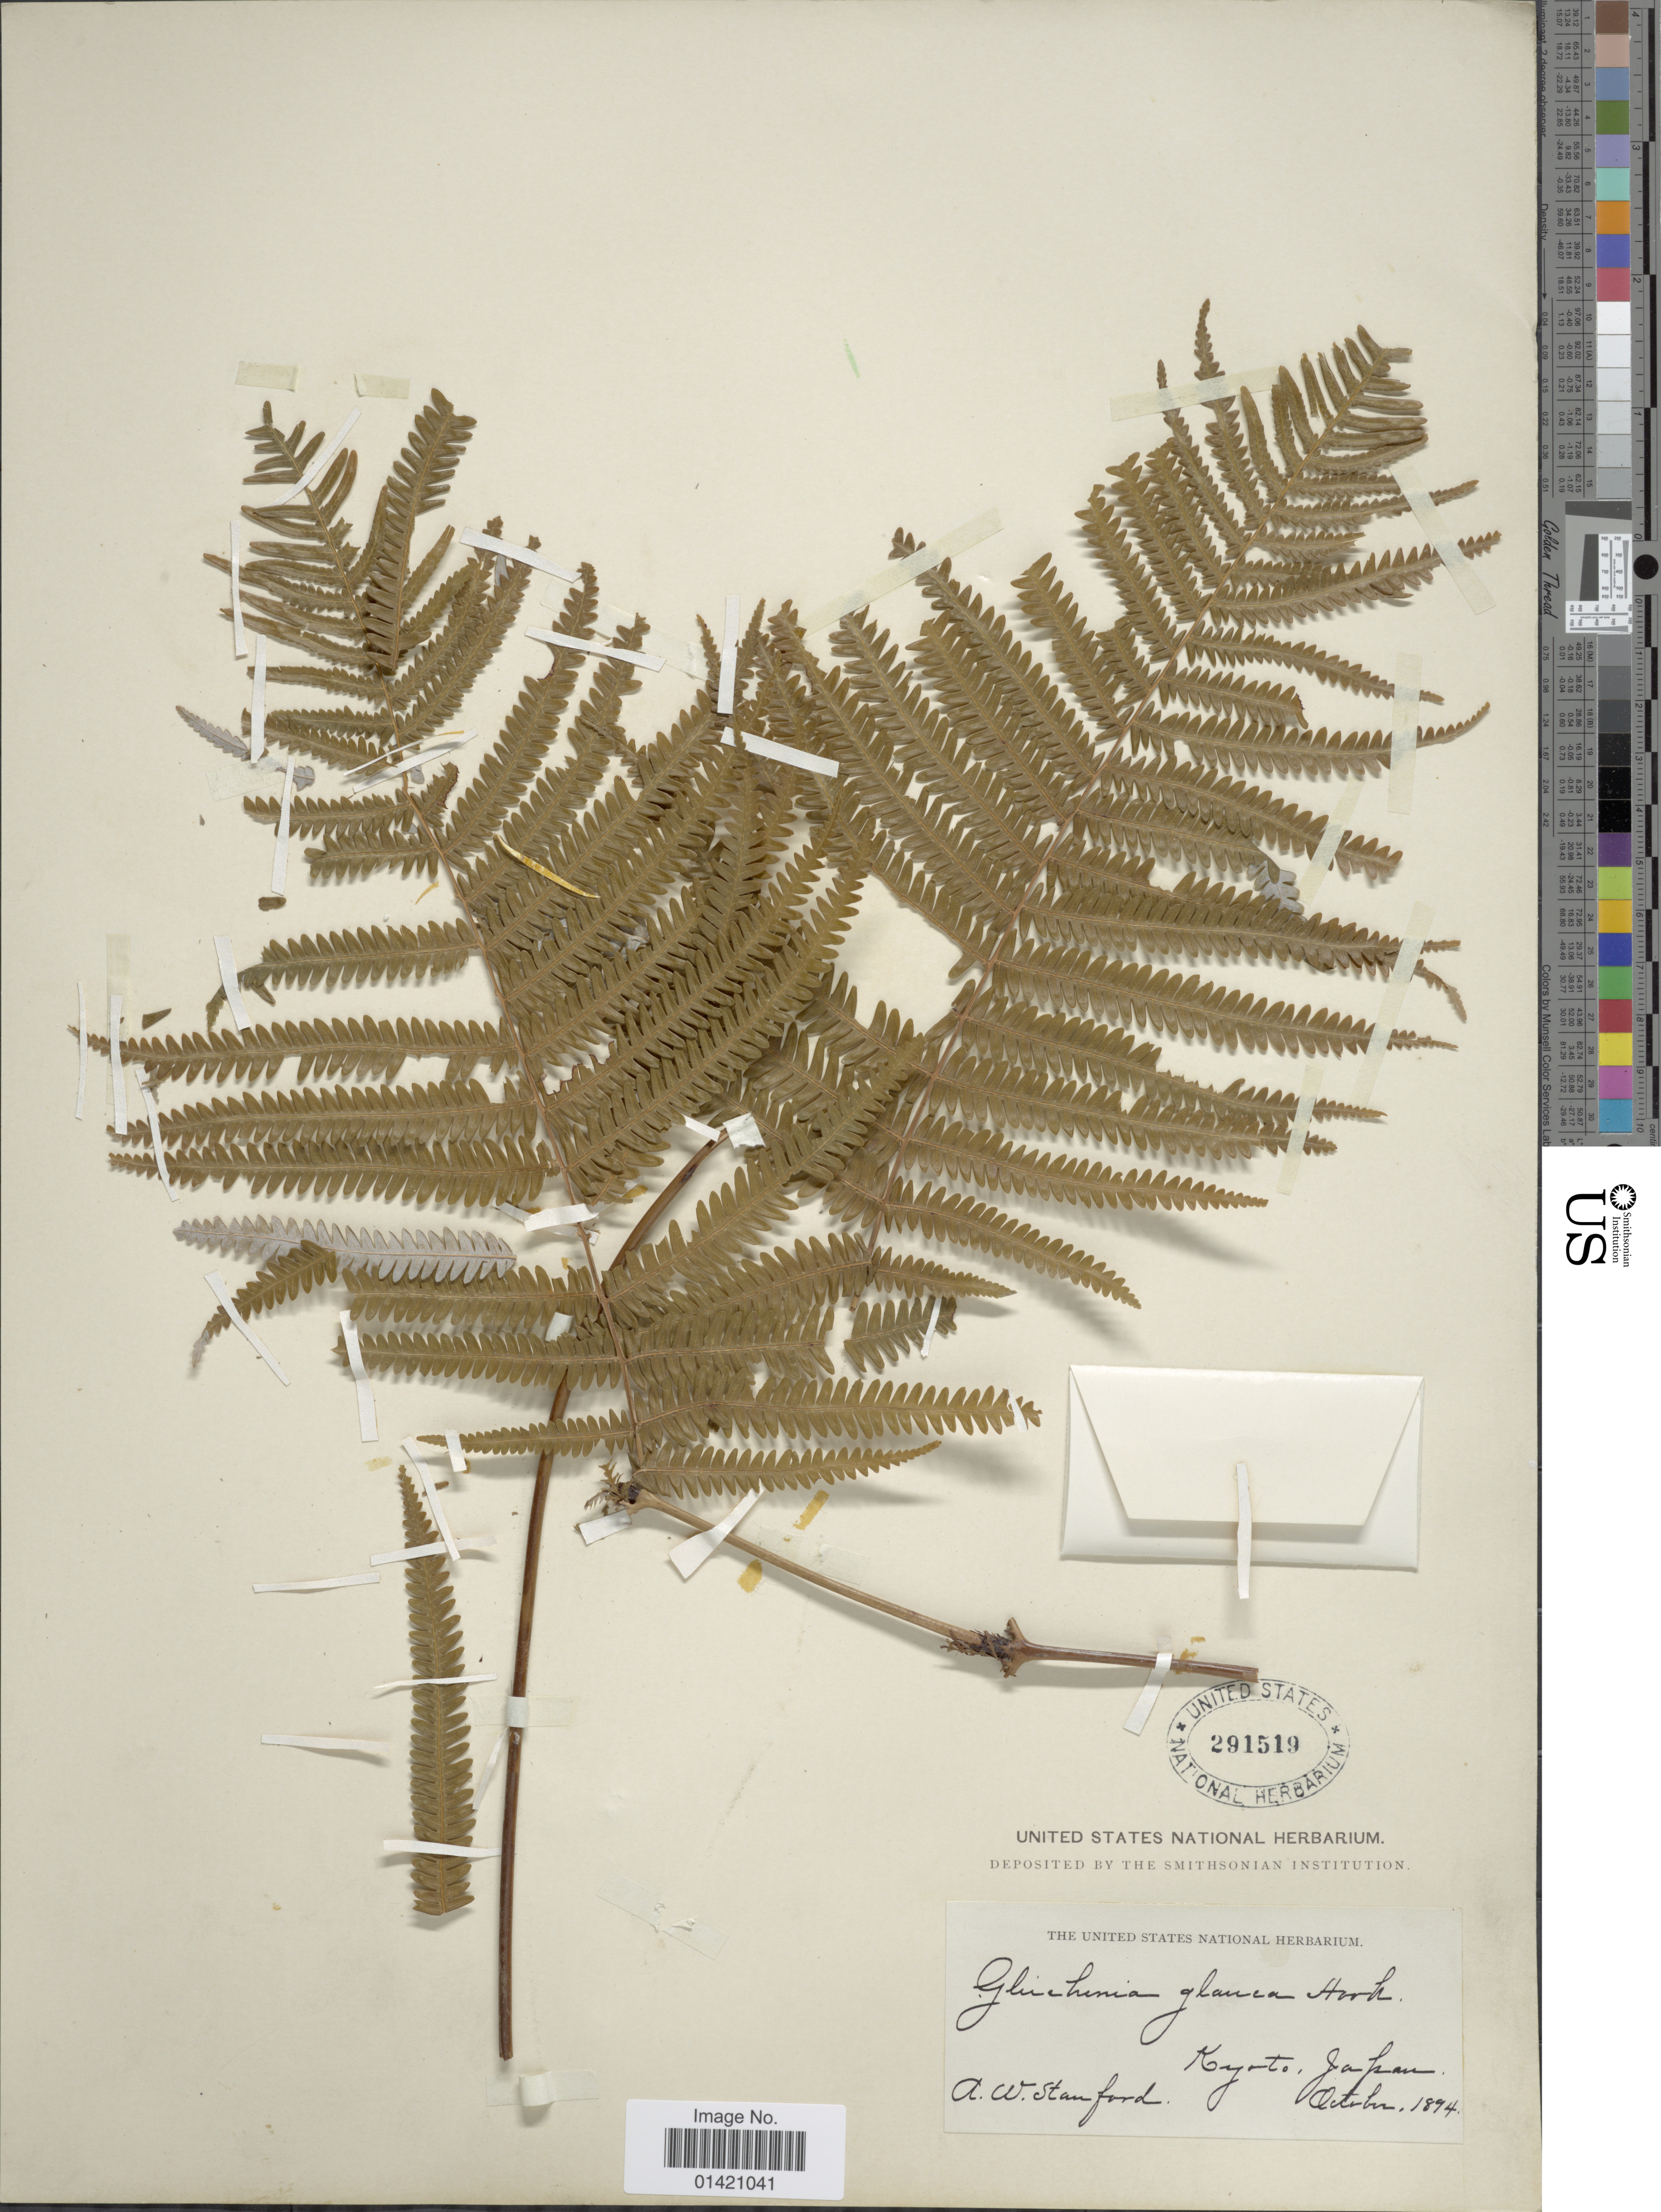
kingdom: Plantae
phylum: Tracheophyta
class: Polypodiopsida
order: Gleicheniales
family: Gleicheniaceae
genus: Diplopterygium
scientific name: Diplopterygium glaucum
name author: (Thunb. ex Houtt.) Nakai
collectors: A. Stanford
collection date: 1894-10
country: Japan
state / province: Kyoto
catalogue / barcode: US 291519